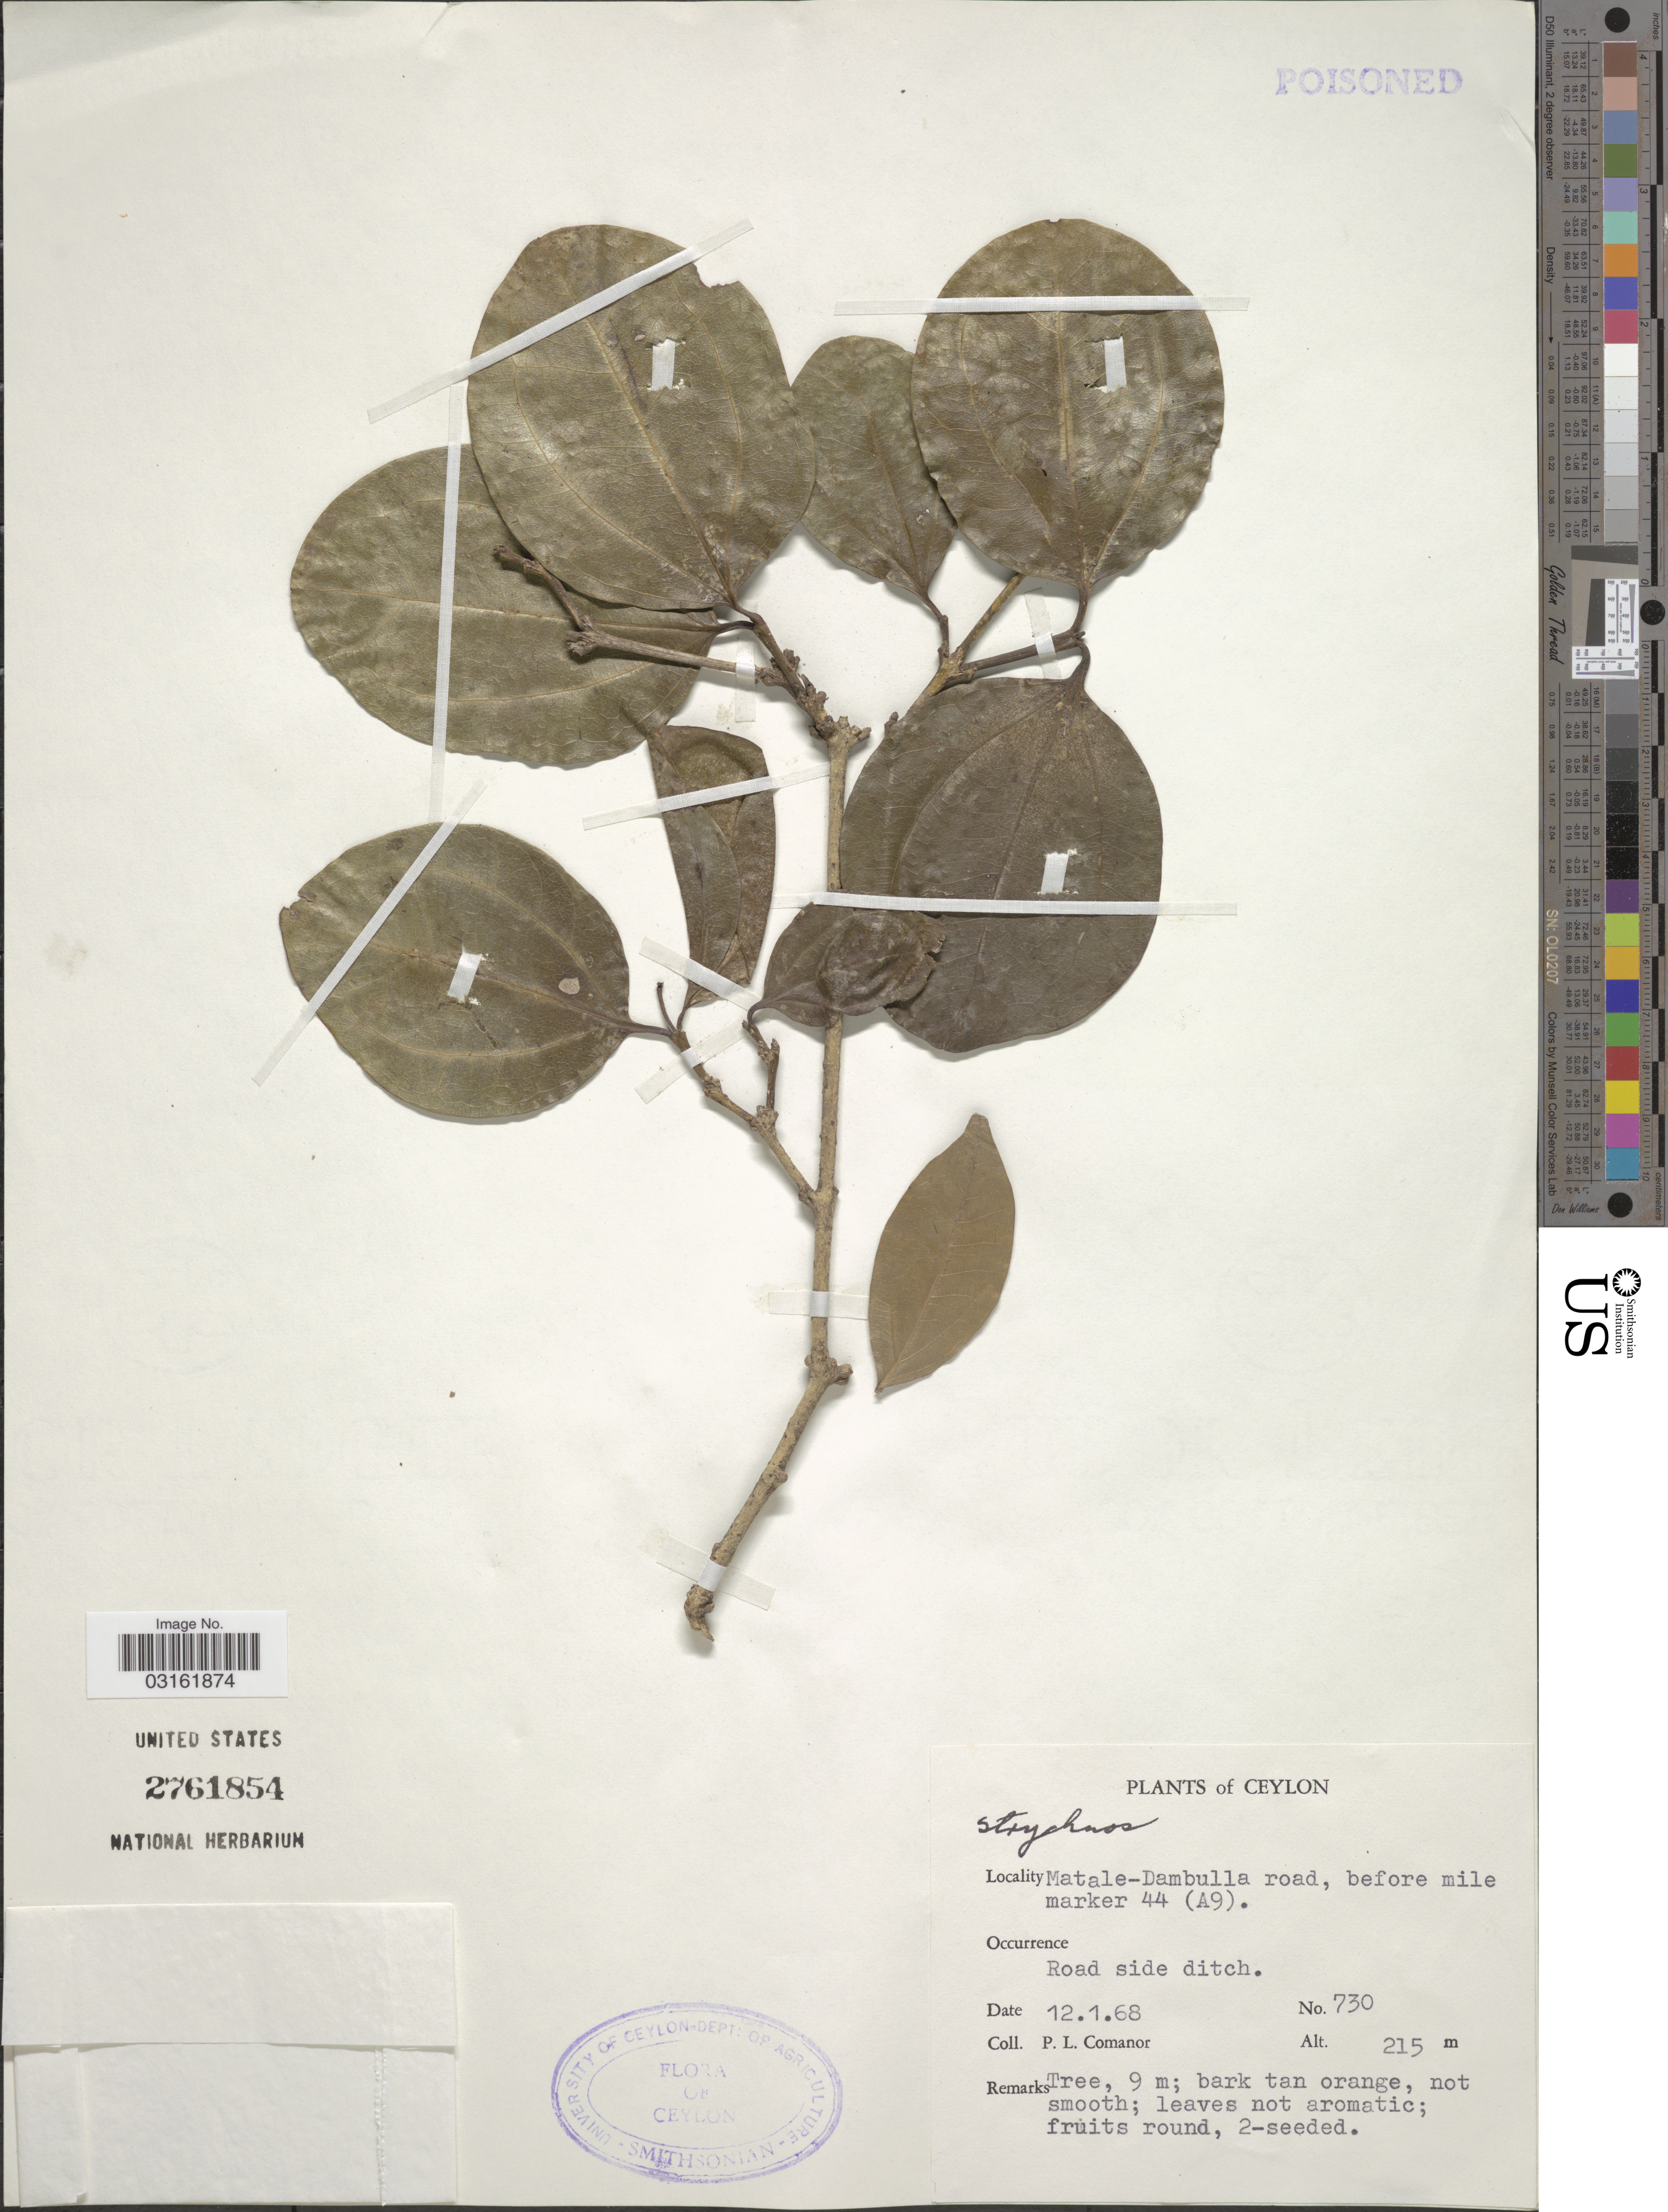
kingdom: Plantae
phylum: Tracheophyta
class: Magnoliopsida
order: Gentianales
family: Loganiaceae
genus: Strychnos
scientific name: Strychnos sp.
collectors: P. Comanor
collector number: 730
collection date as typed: Transcribed d/m/y: 12/1/68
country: Sri Lanka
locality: Ceylon. Matale-Dambulla road, before mile marker 44 (A9).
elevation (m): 215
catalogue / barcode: US 2761854